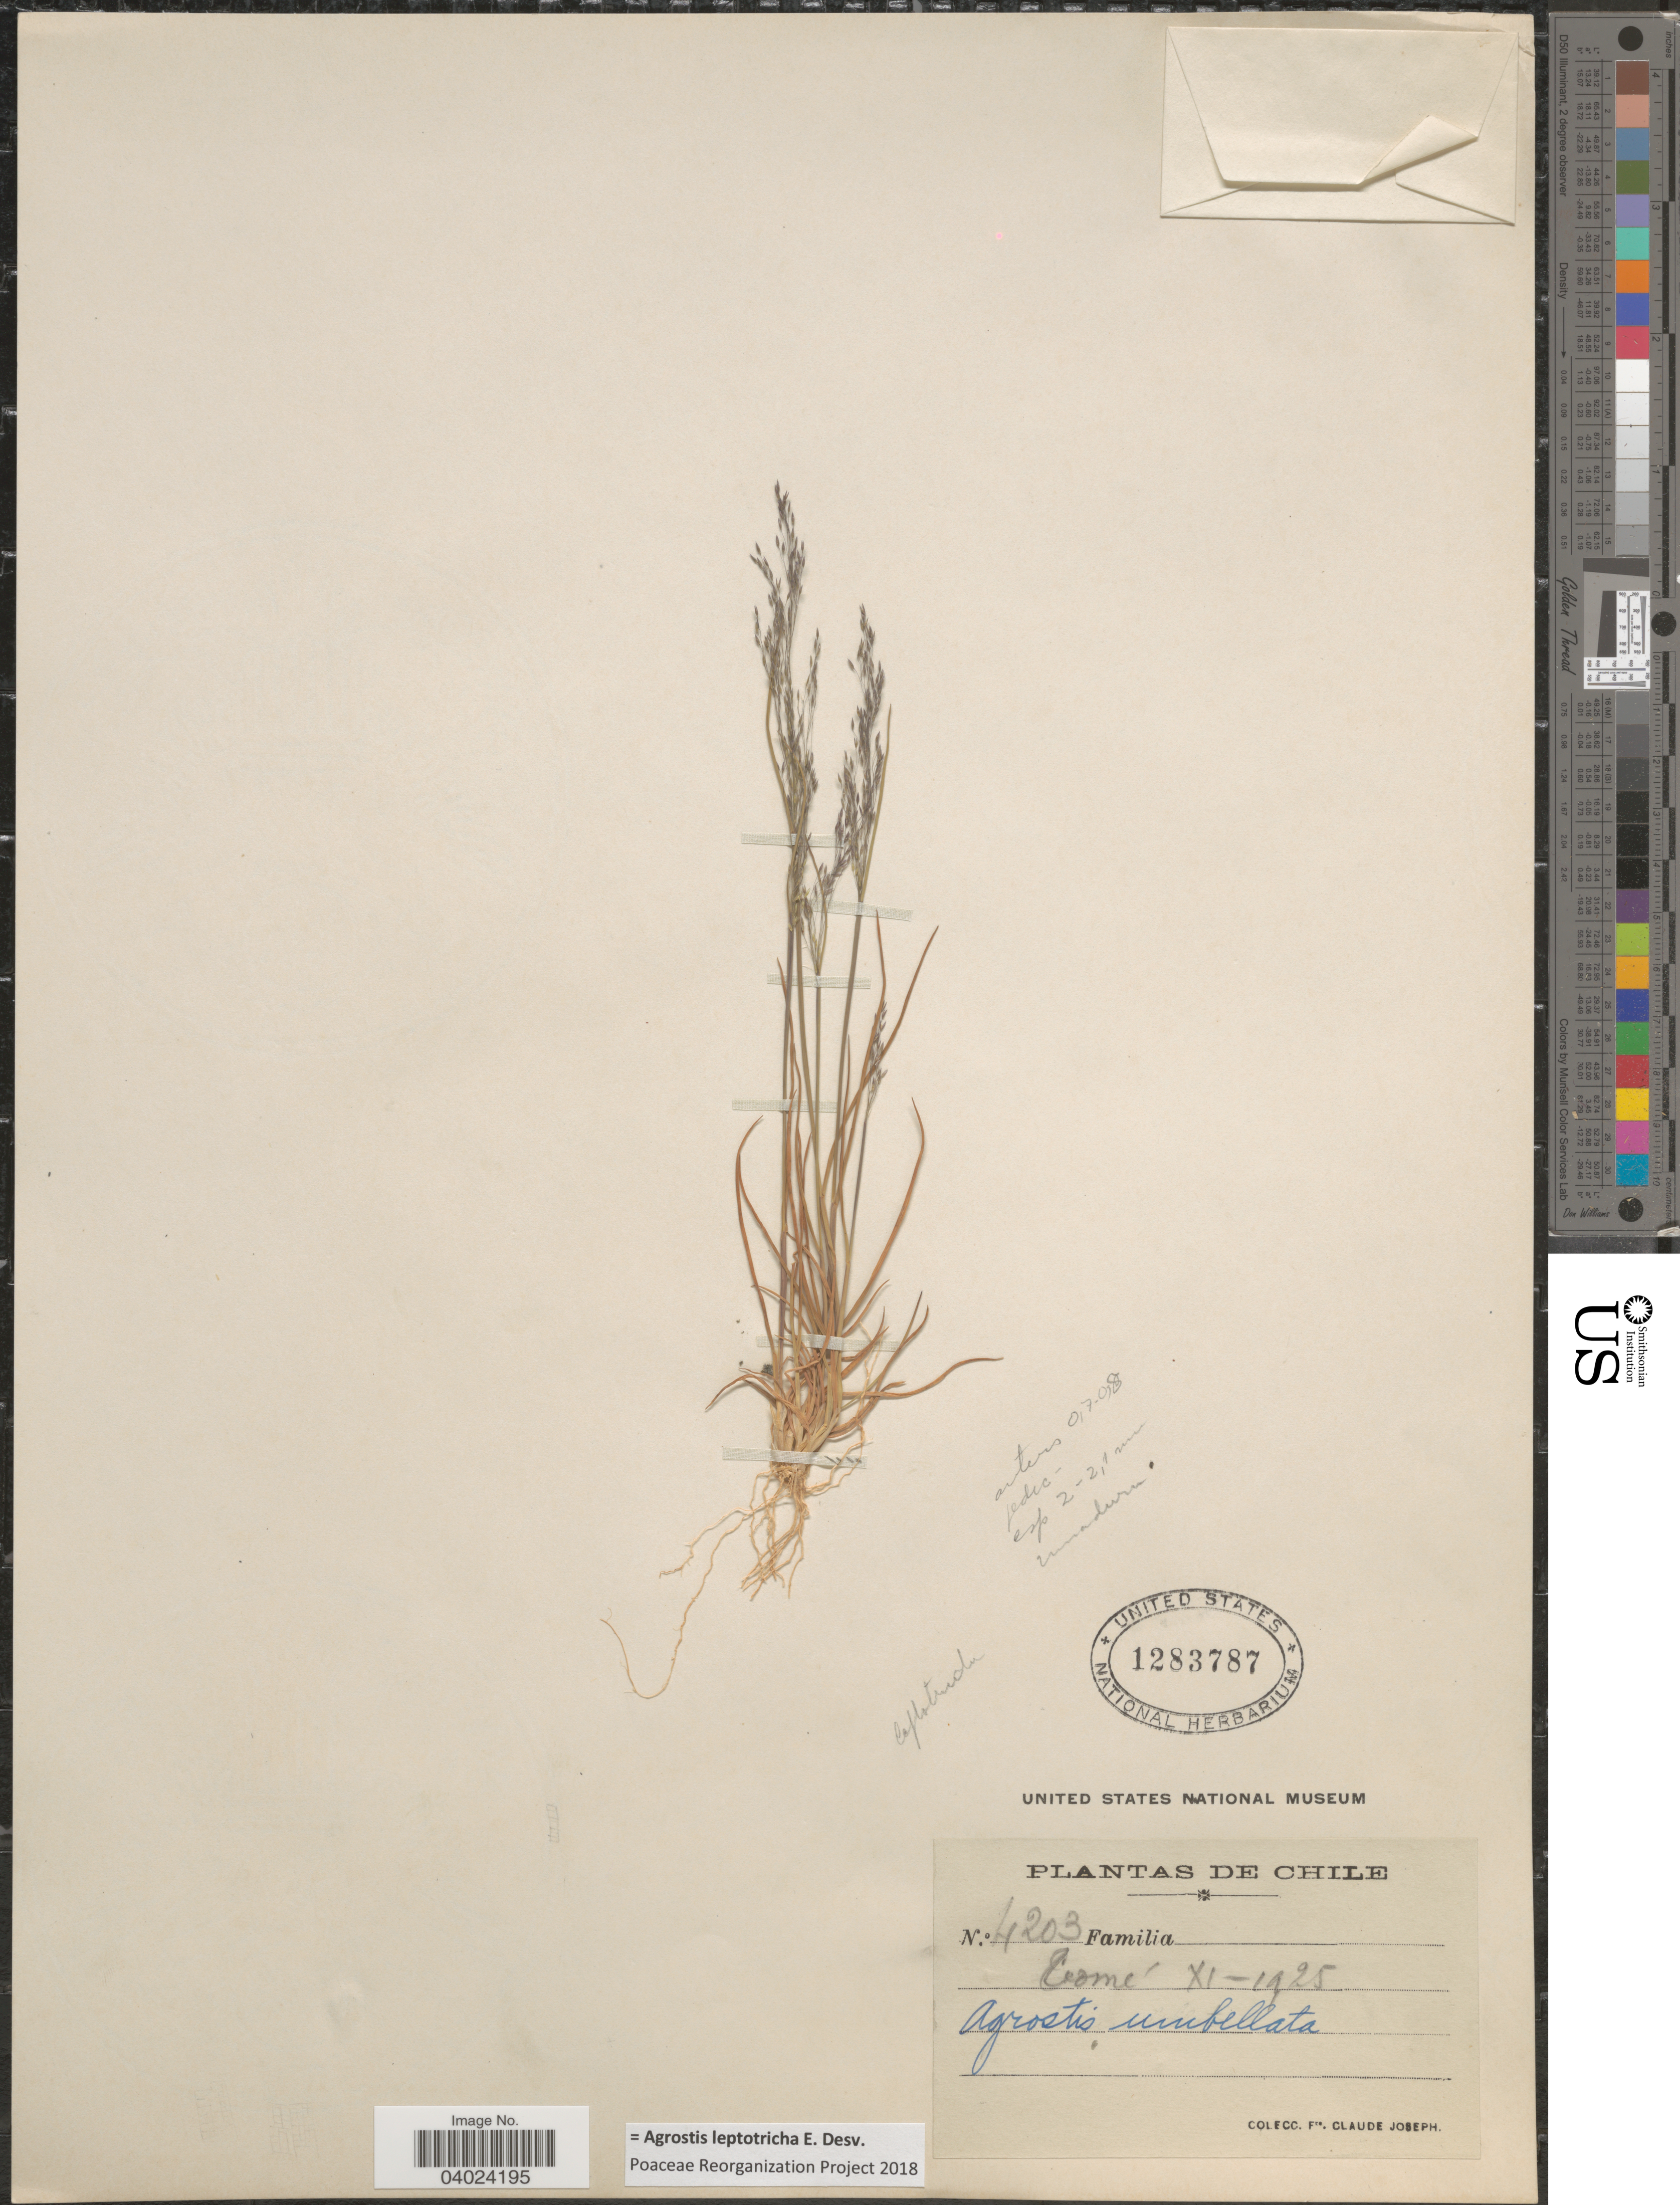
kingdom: Plantae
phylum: Tracheophyta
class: Liliopsida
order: Poales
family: Poaceae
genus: Agrostis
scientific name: Agrostis leptotricha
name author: É. Desv.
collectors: Bro. Claude-Joseph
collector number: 4203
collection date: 1925-11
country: Chile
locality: Tomé.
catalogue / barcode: US 1283787